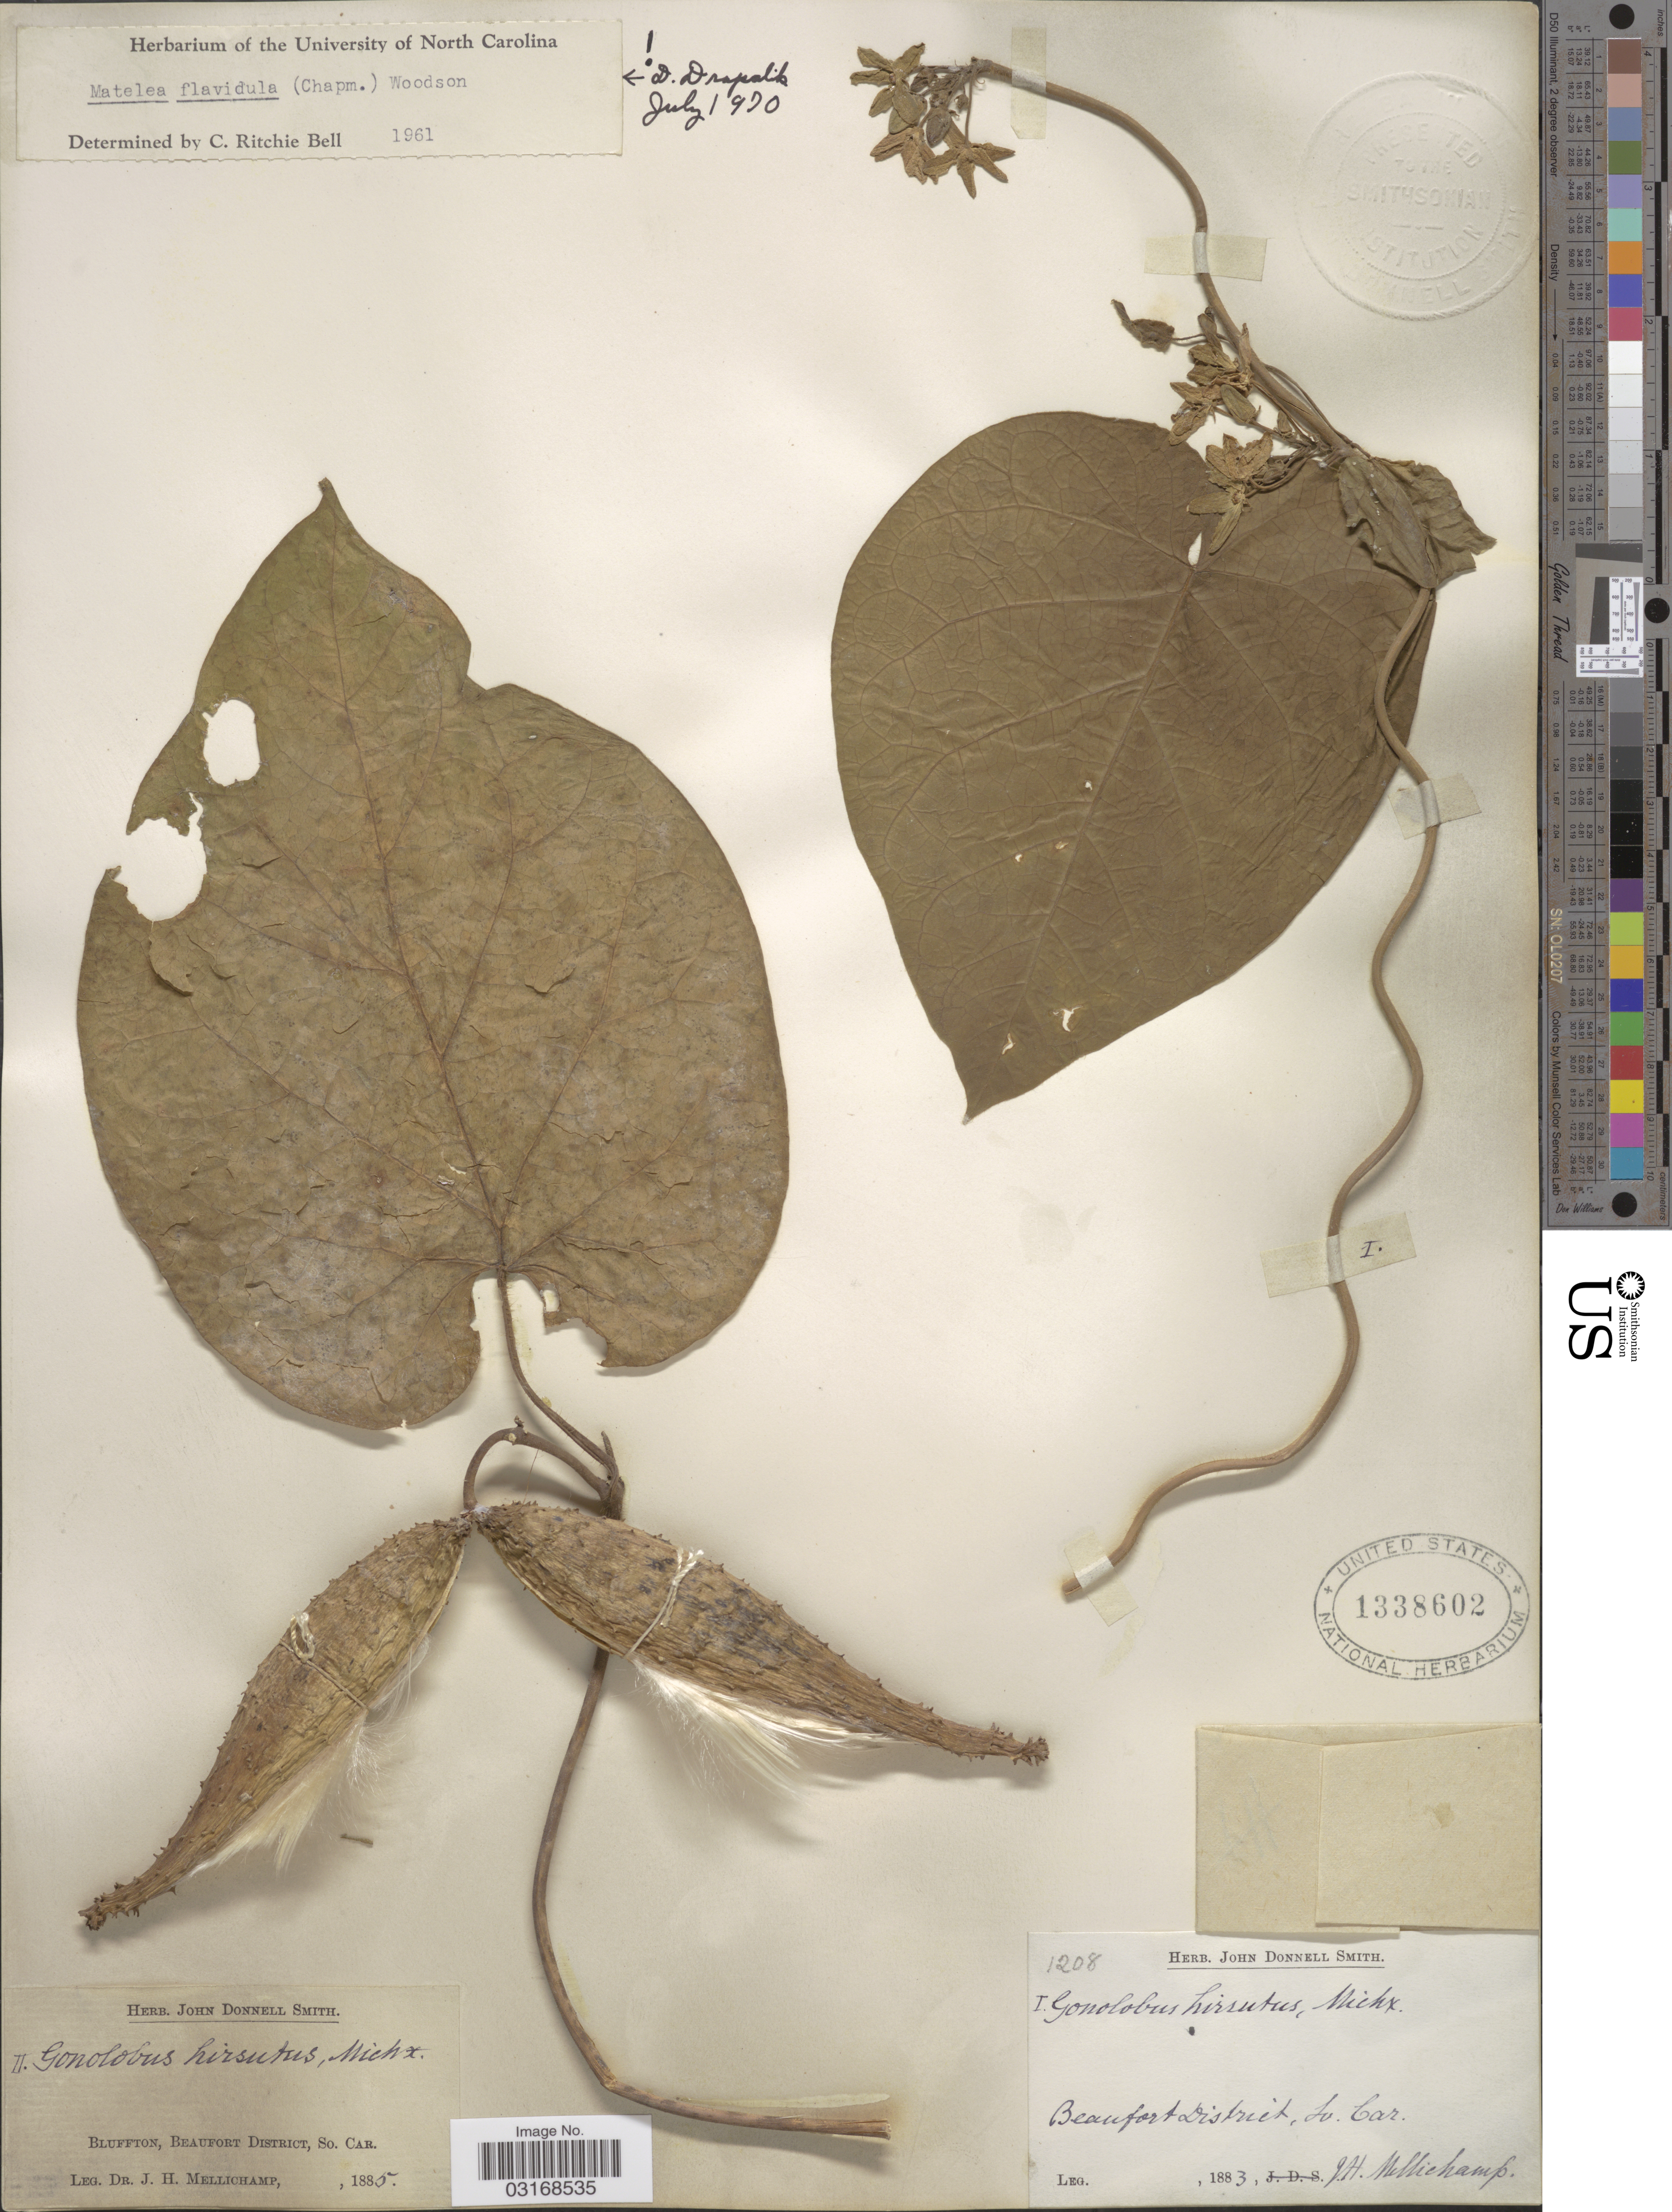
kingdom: Plantae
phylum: Tracheophyta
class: Magnoliopsida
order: Gentianales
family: Apocynaceae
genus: Matelea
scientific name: Matelea flavidula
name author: (Chapm.) J. Woodson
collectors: J. H. Mellichamp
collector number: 1208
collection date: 1883/1885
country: United States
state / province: South Carolina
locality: Bluffton, Beaufort District, So. Car.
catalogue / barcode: US 1338602